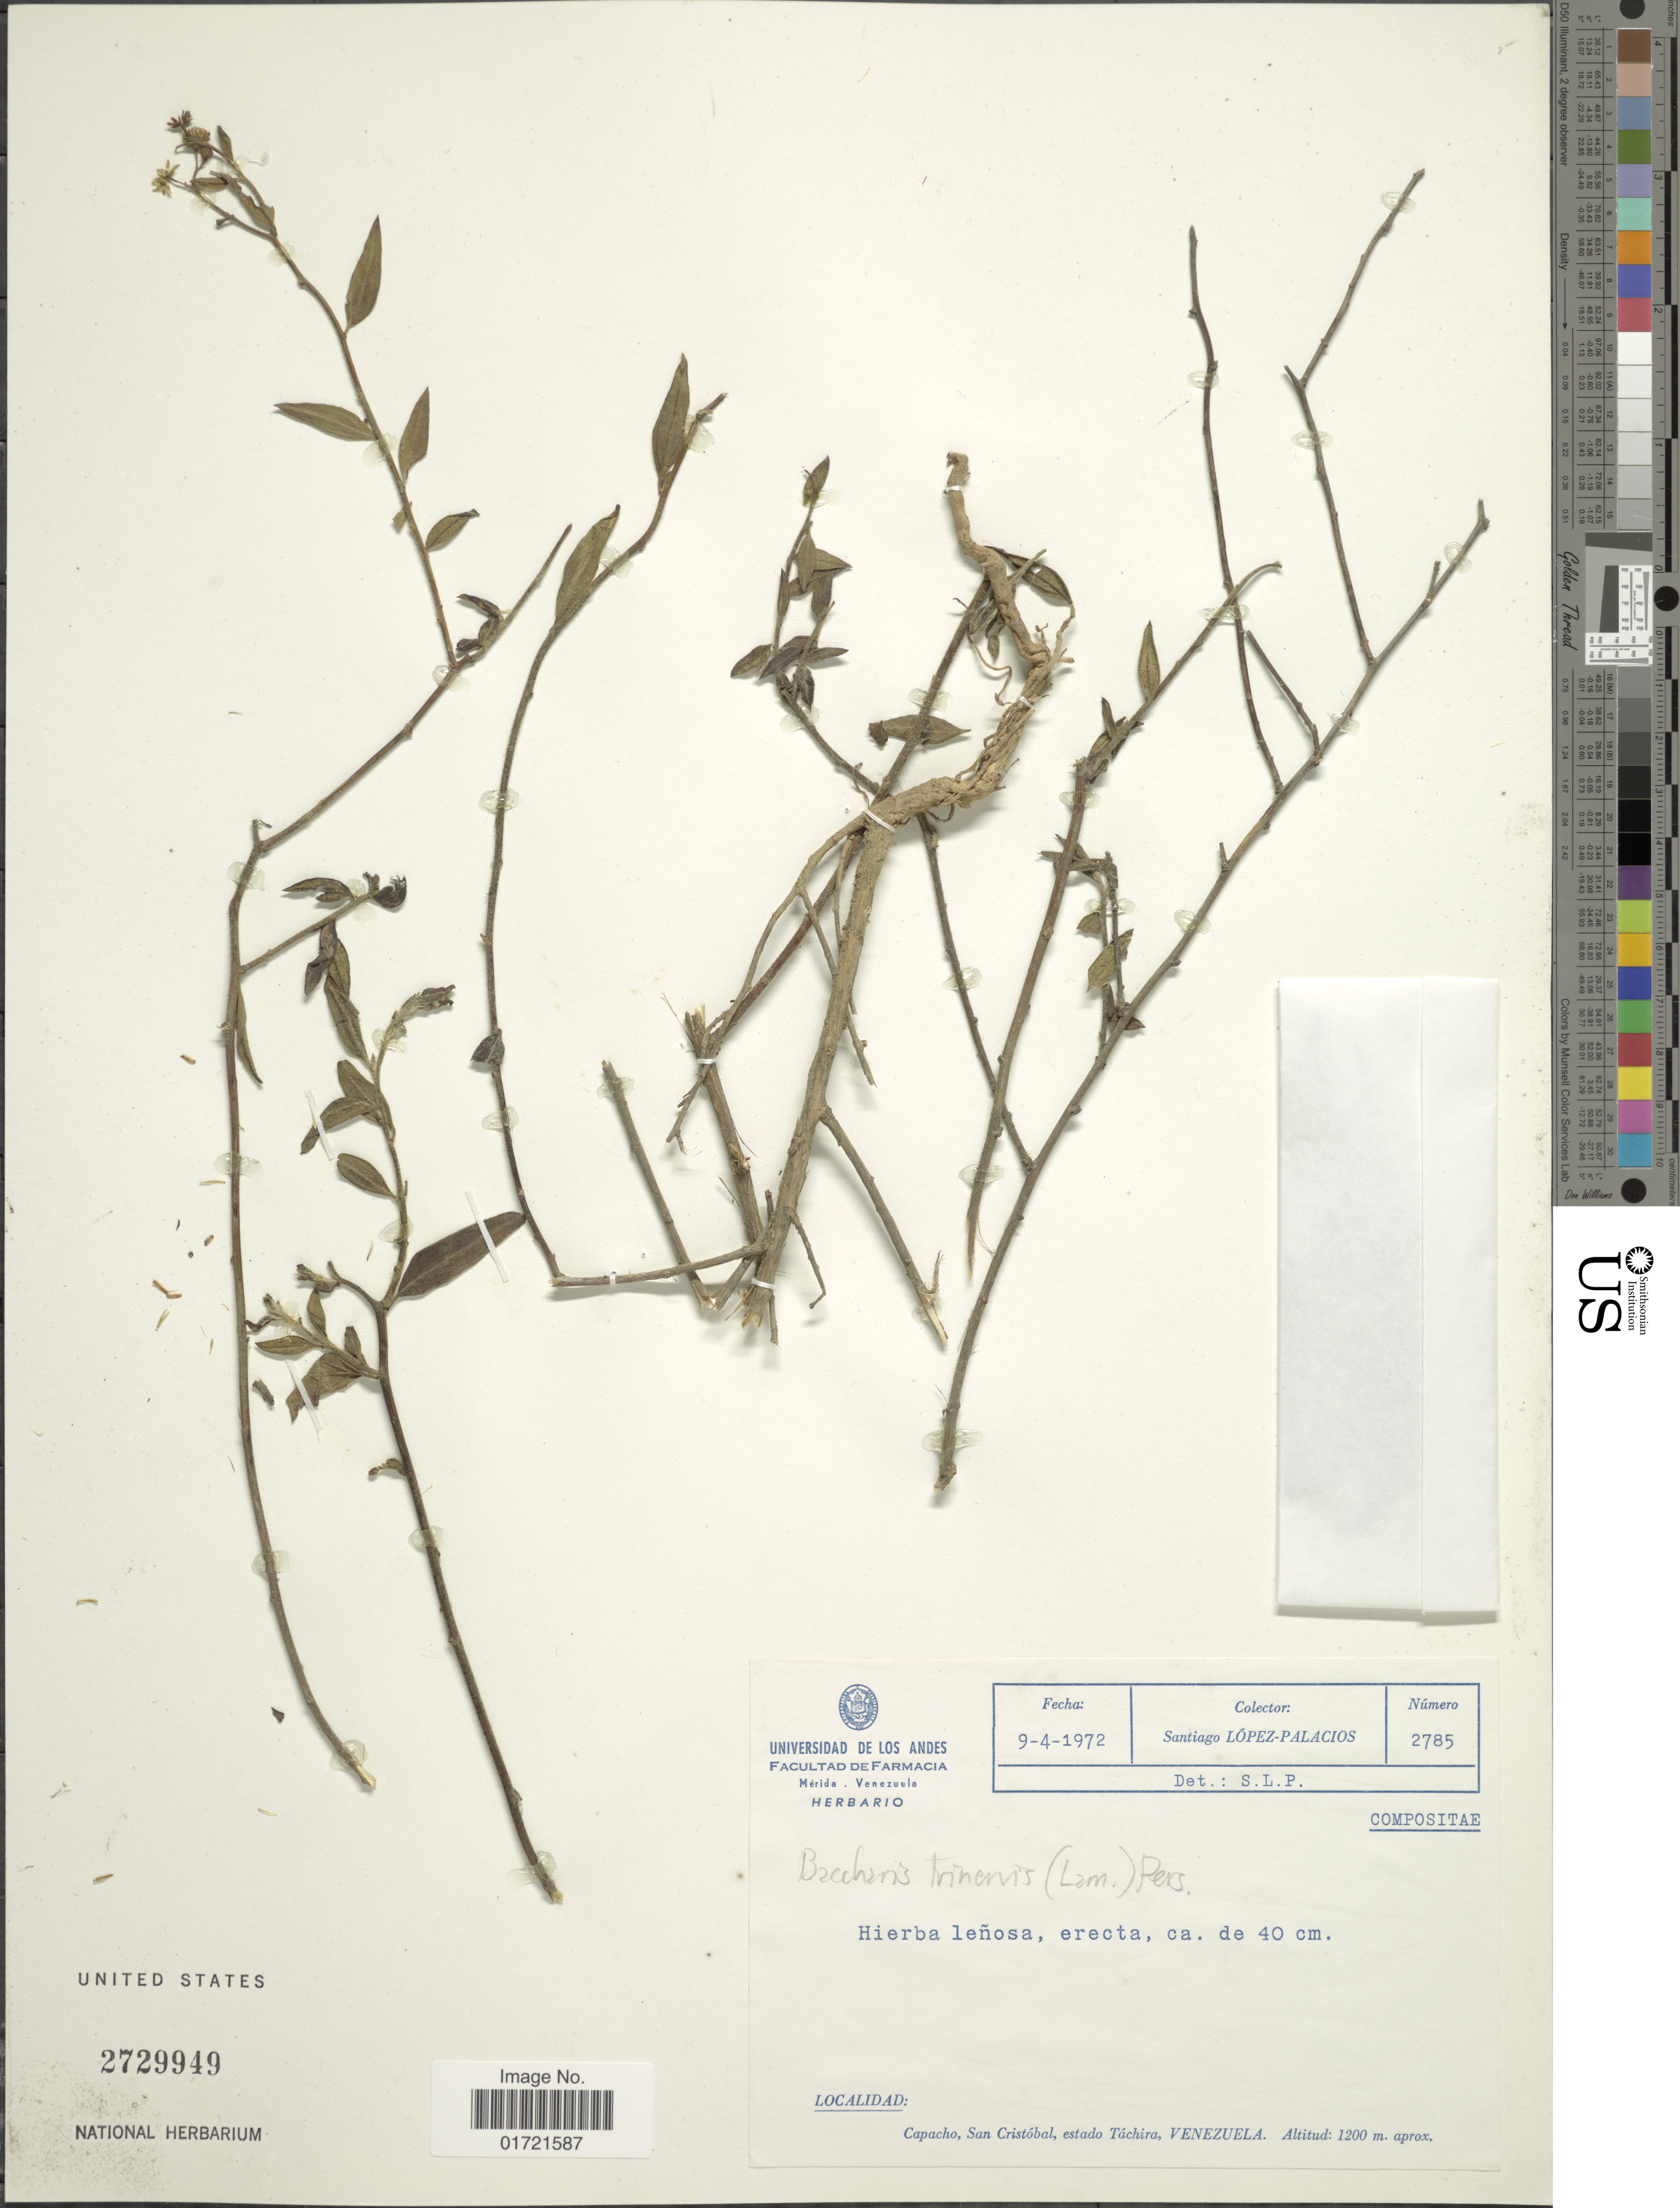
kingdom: Plantae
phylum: Tracheophyta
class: Magnoliopsida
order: Asterales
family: Asteraceae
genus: Baccharis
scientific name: Baccharis trinervis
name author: (Lam.) Pers.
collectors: S. López-Palacios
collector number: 2785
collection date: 1972-04-09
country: Venezuela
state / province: Tachira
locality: Capacho, San Cristobal,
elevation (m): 1200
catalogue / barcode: US 2729949